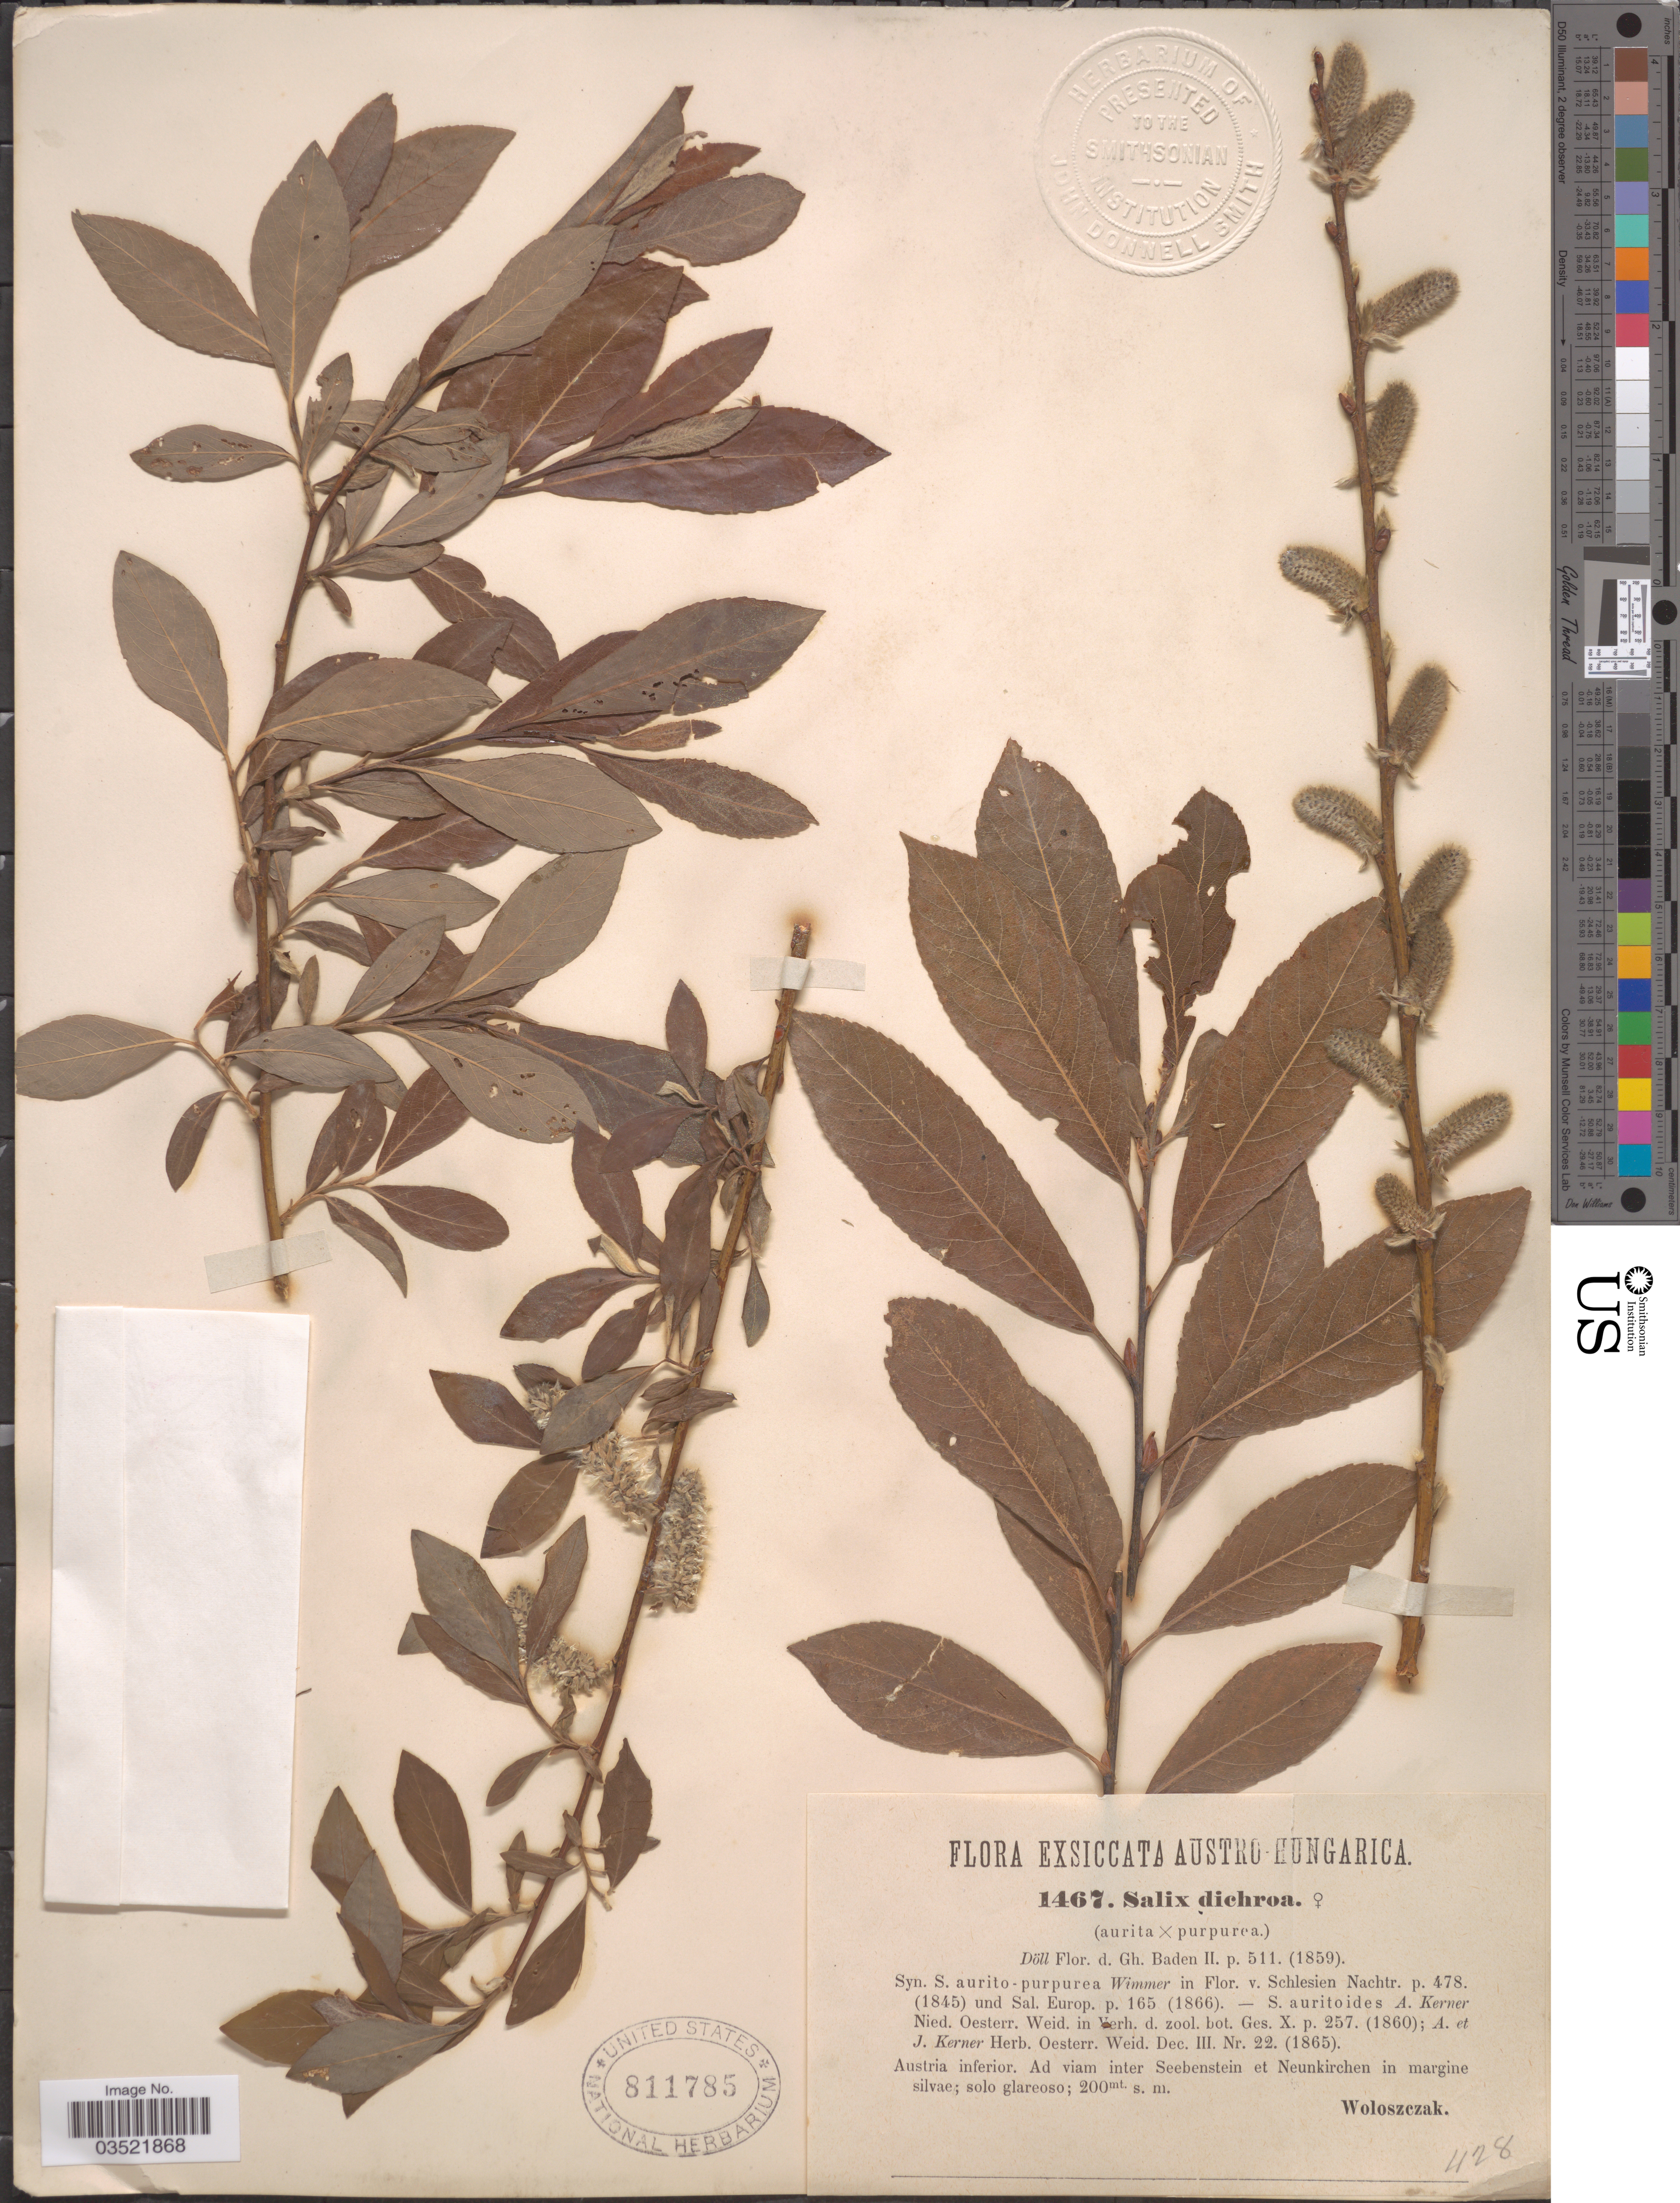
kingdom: Plantae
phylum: Tracheophyta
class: Magnoliopsida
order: Malpighiales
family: Salicaceae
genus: Salix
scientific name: Salix dichroa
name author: Döll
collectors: Woloszczak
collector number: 1467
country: Austria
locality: Austro-Hungarica. Austria inferior. Ad viam inter Seebenstein et Neunkirchen in margine silvae; solo glareoso.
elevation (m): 200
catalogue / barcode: US 811785